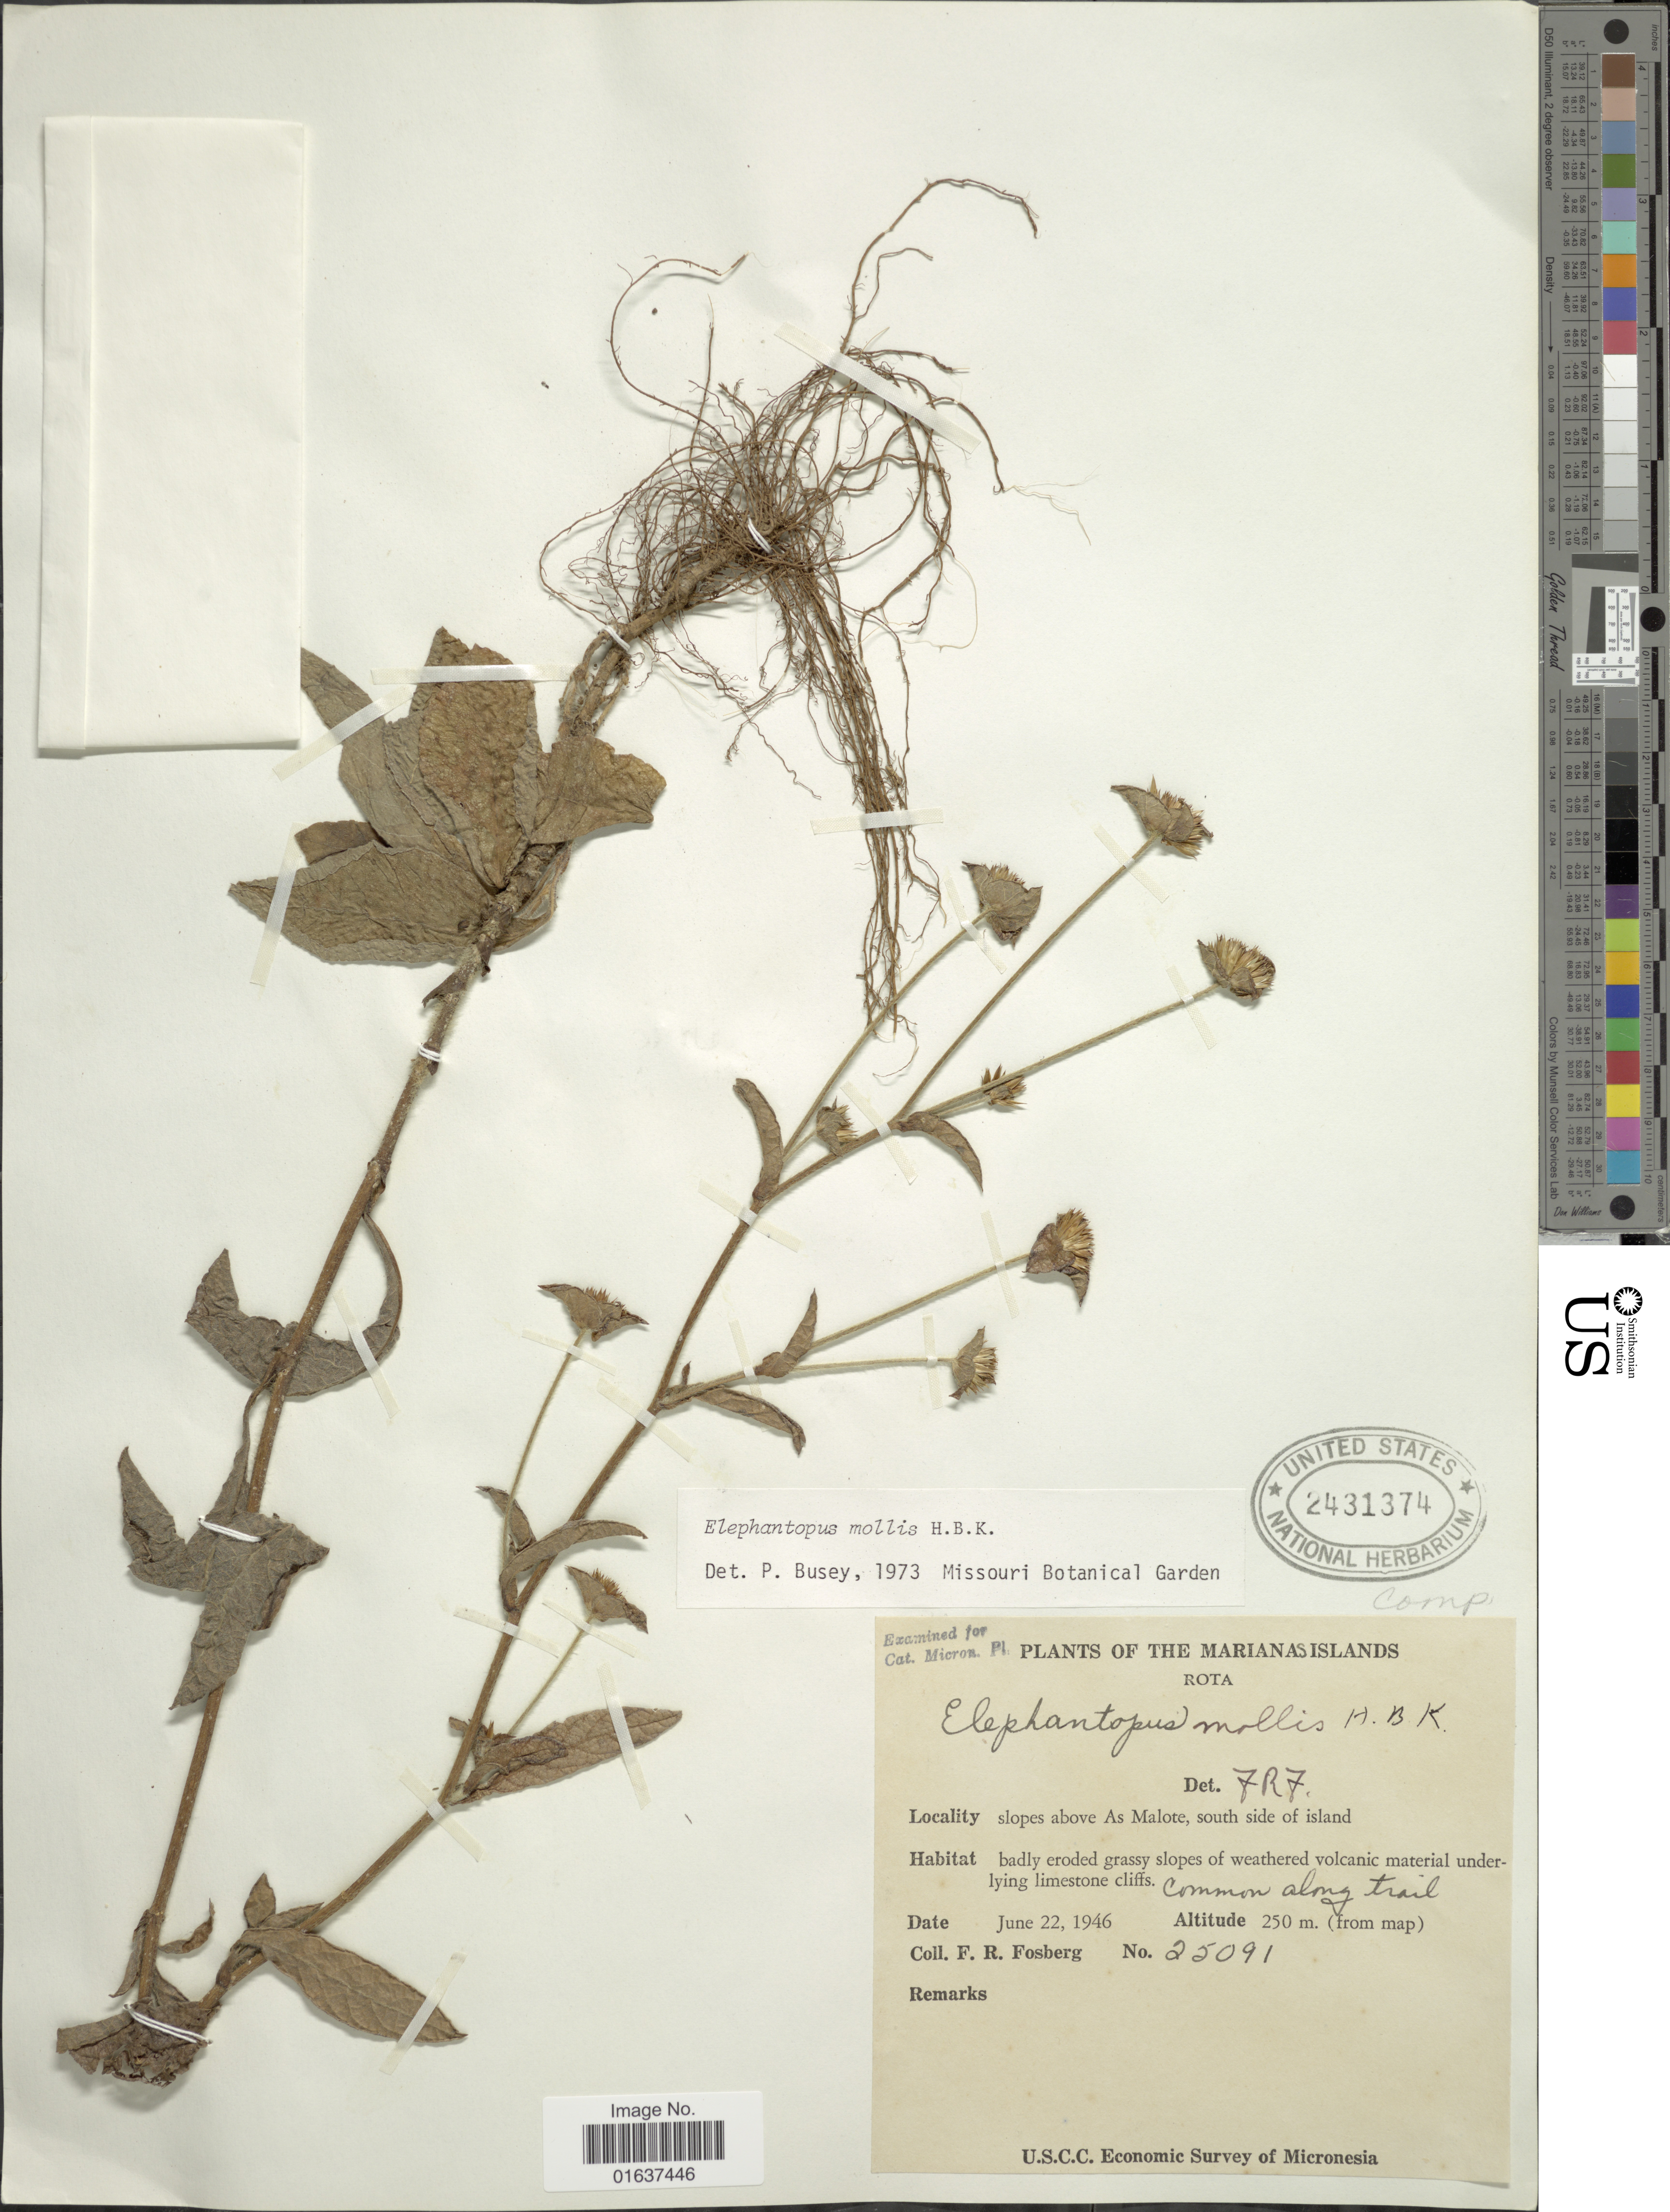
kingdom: Plantae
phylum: Tracheophyta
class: Magnoliopsida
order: Asterales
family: Asteraceae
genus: Elephantopus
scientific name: Elephantopus mollis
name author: Kunth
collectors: F. R. Fosberg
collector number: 25091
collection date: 1949-06-22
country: Northern Mariana Islands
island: Rota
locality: Rota. slopes above As Malote, south side of Island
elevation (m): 250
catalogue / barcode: US 2431374